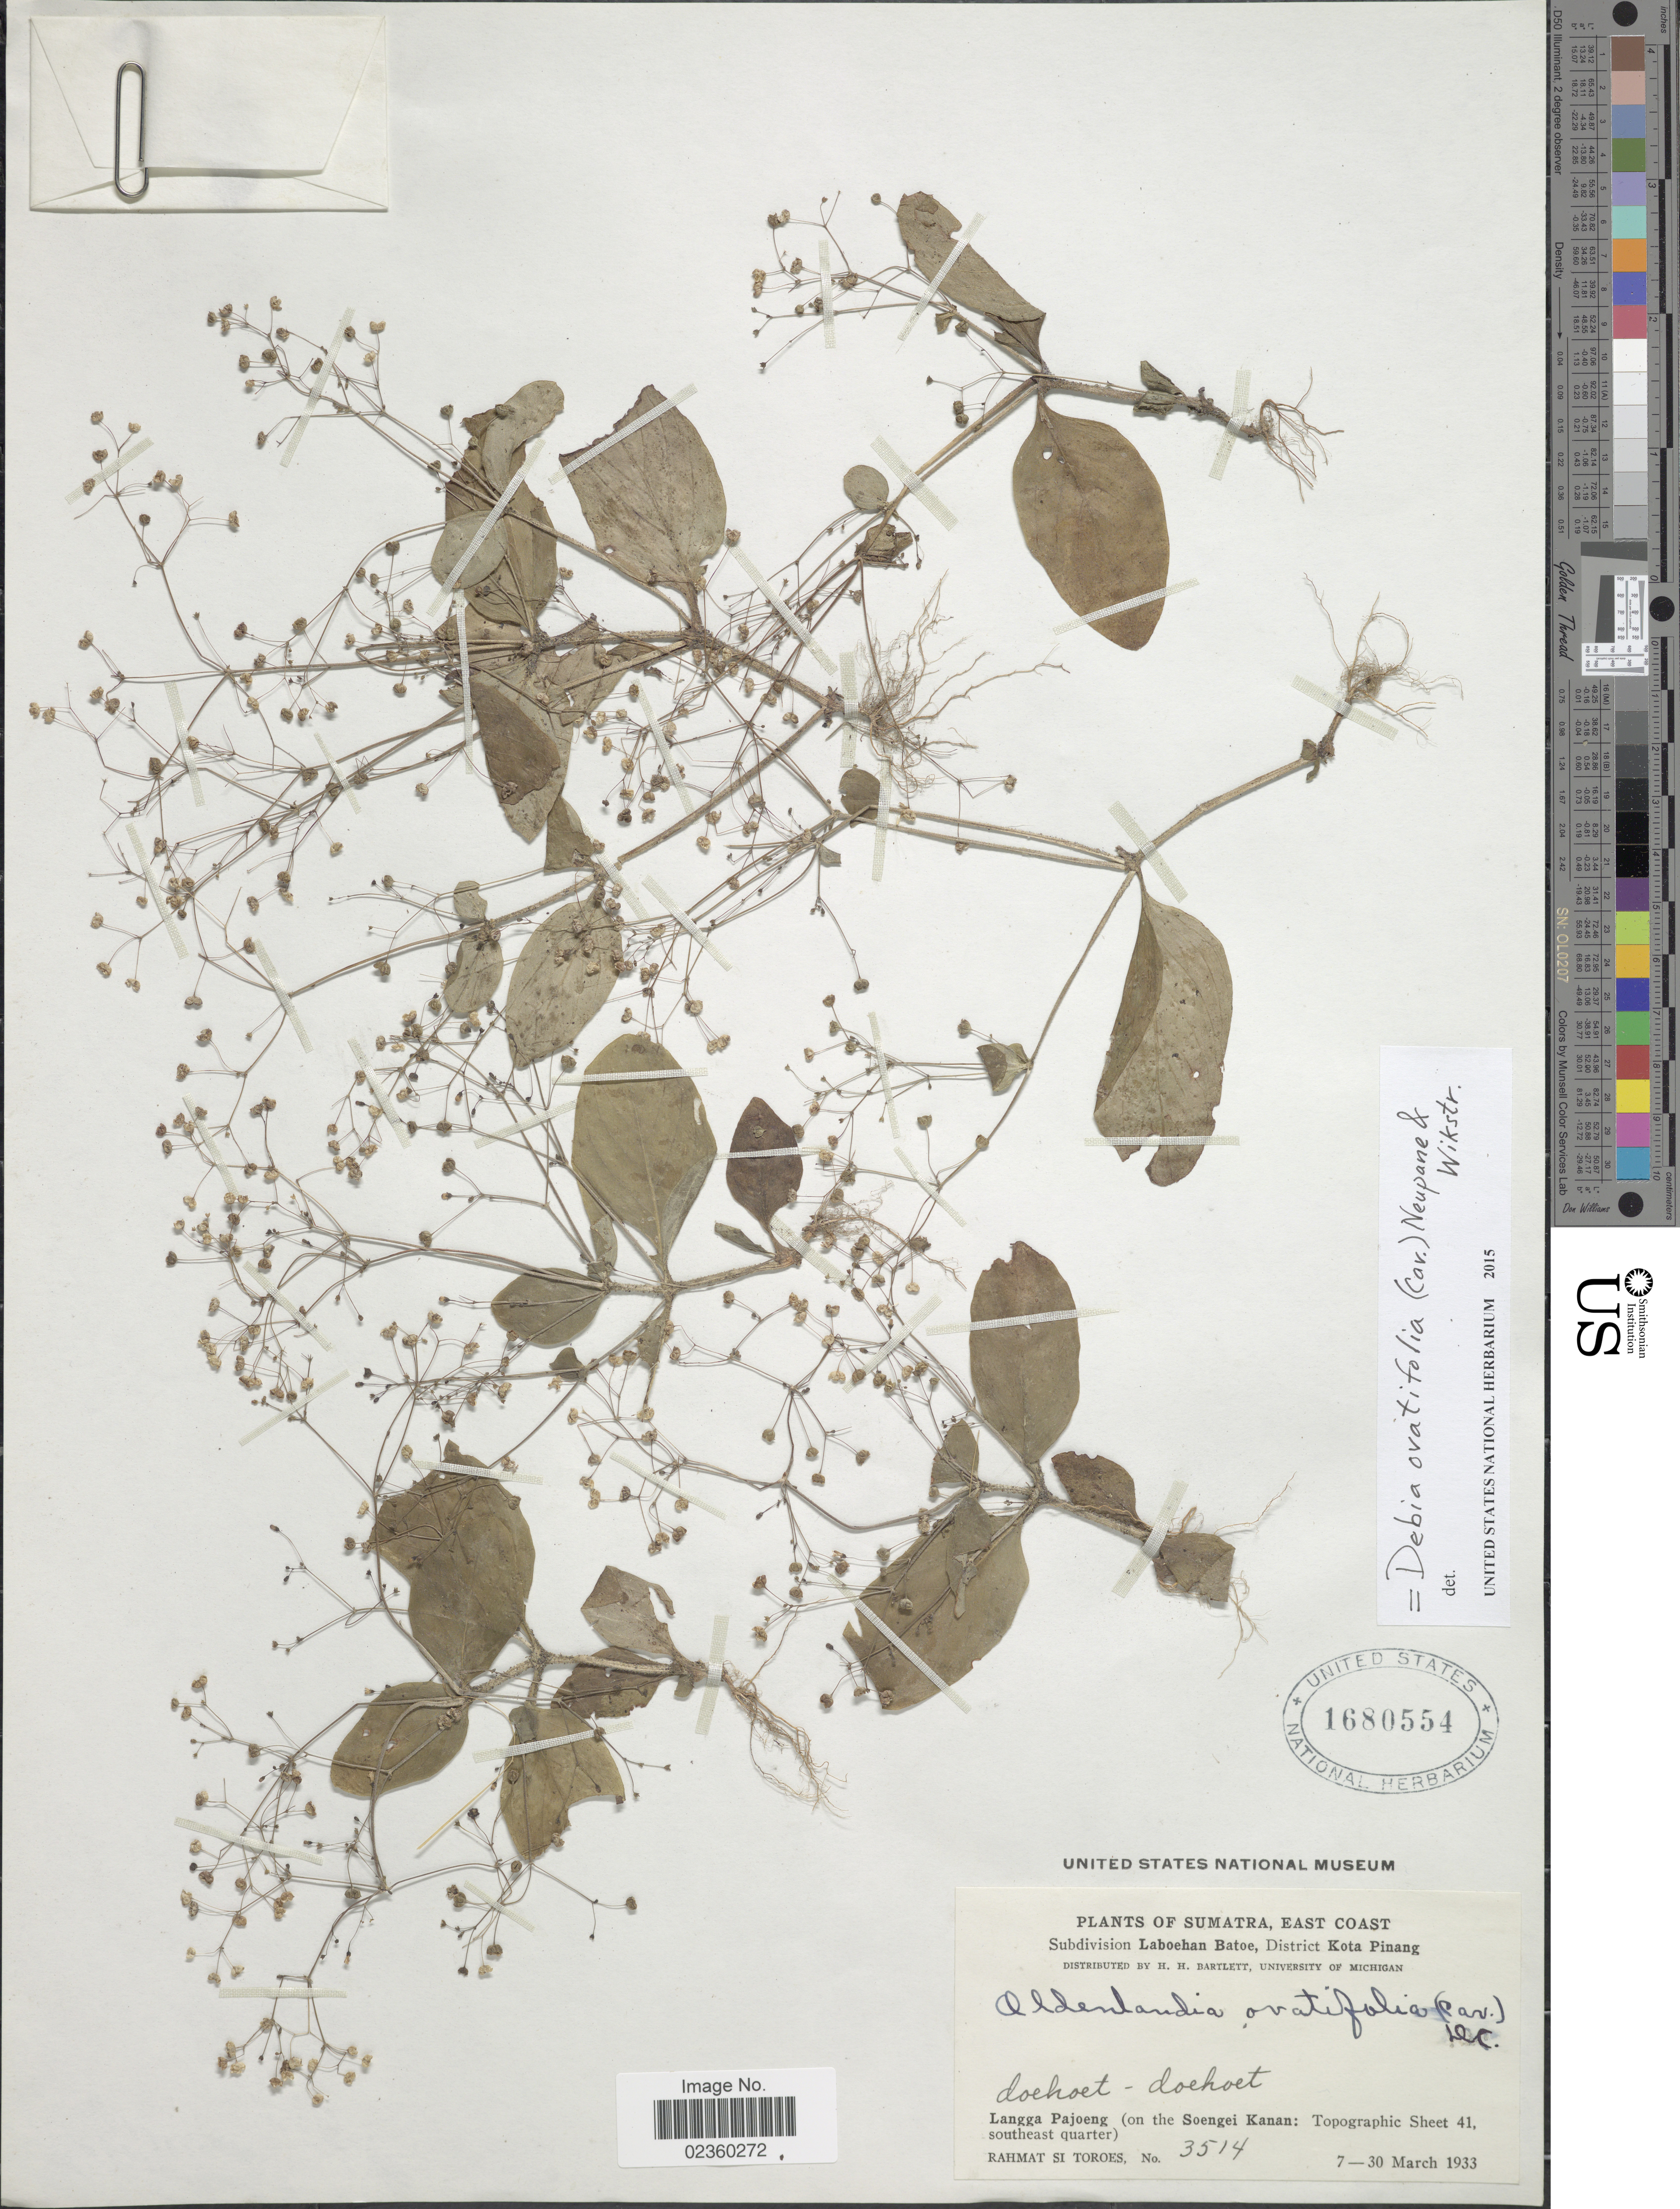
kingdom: Plantae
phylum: Tracheophyta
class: Magnoliopsida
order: Gentianales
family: Rubiaceae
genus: Debia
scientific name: Debia ovatifolia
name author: (Cav.) Neupane & N. Wikstr.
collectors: Rahmat Si Boeea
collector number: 3514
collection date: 1933-03-07/1933-03-30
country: Indonesia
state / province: Sumatra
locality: East Coast, Subdivision Laboehan Batoe, District Kota Pinang, Doehoet-Doehoet, Langga Pajoeng (on the Soengei Kanan: Topographic Sheet 41, southeast quarter)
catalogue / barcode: US 1680554